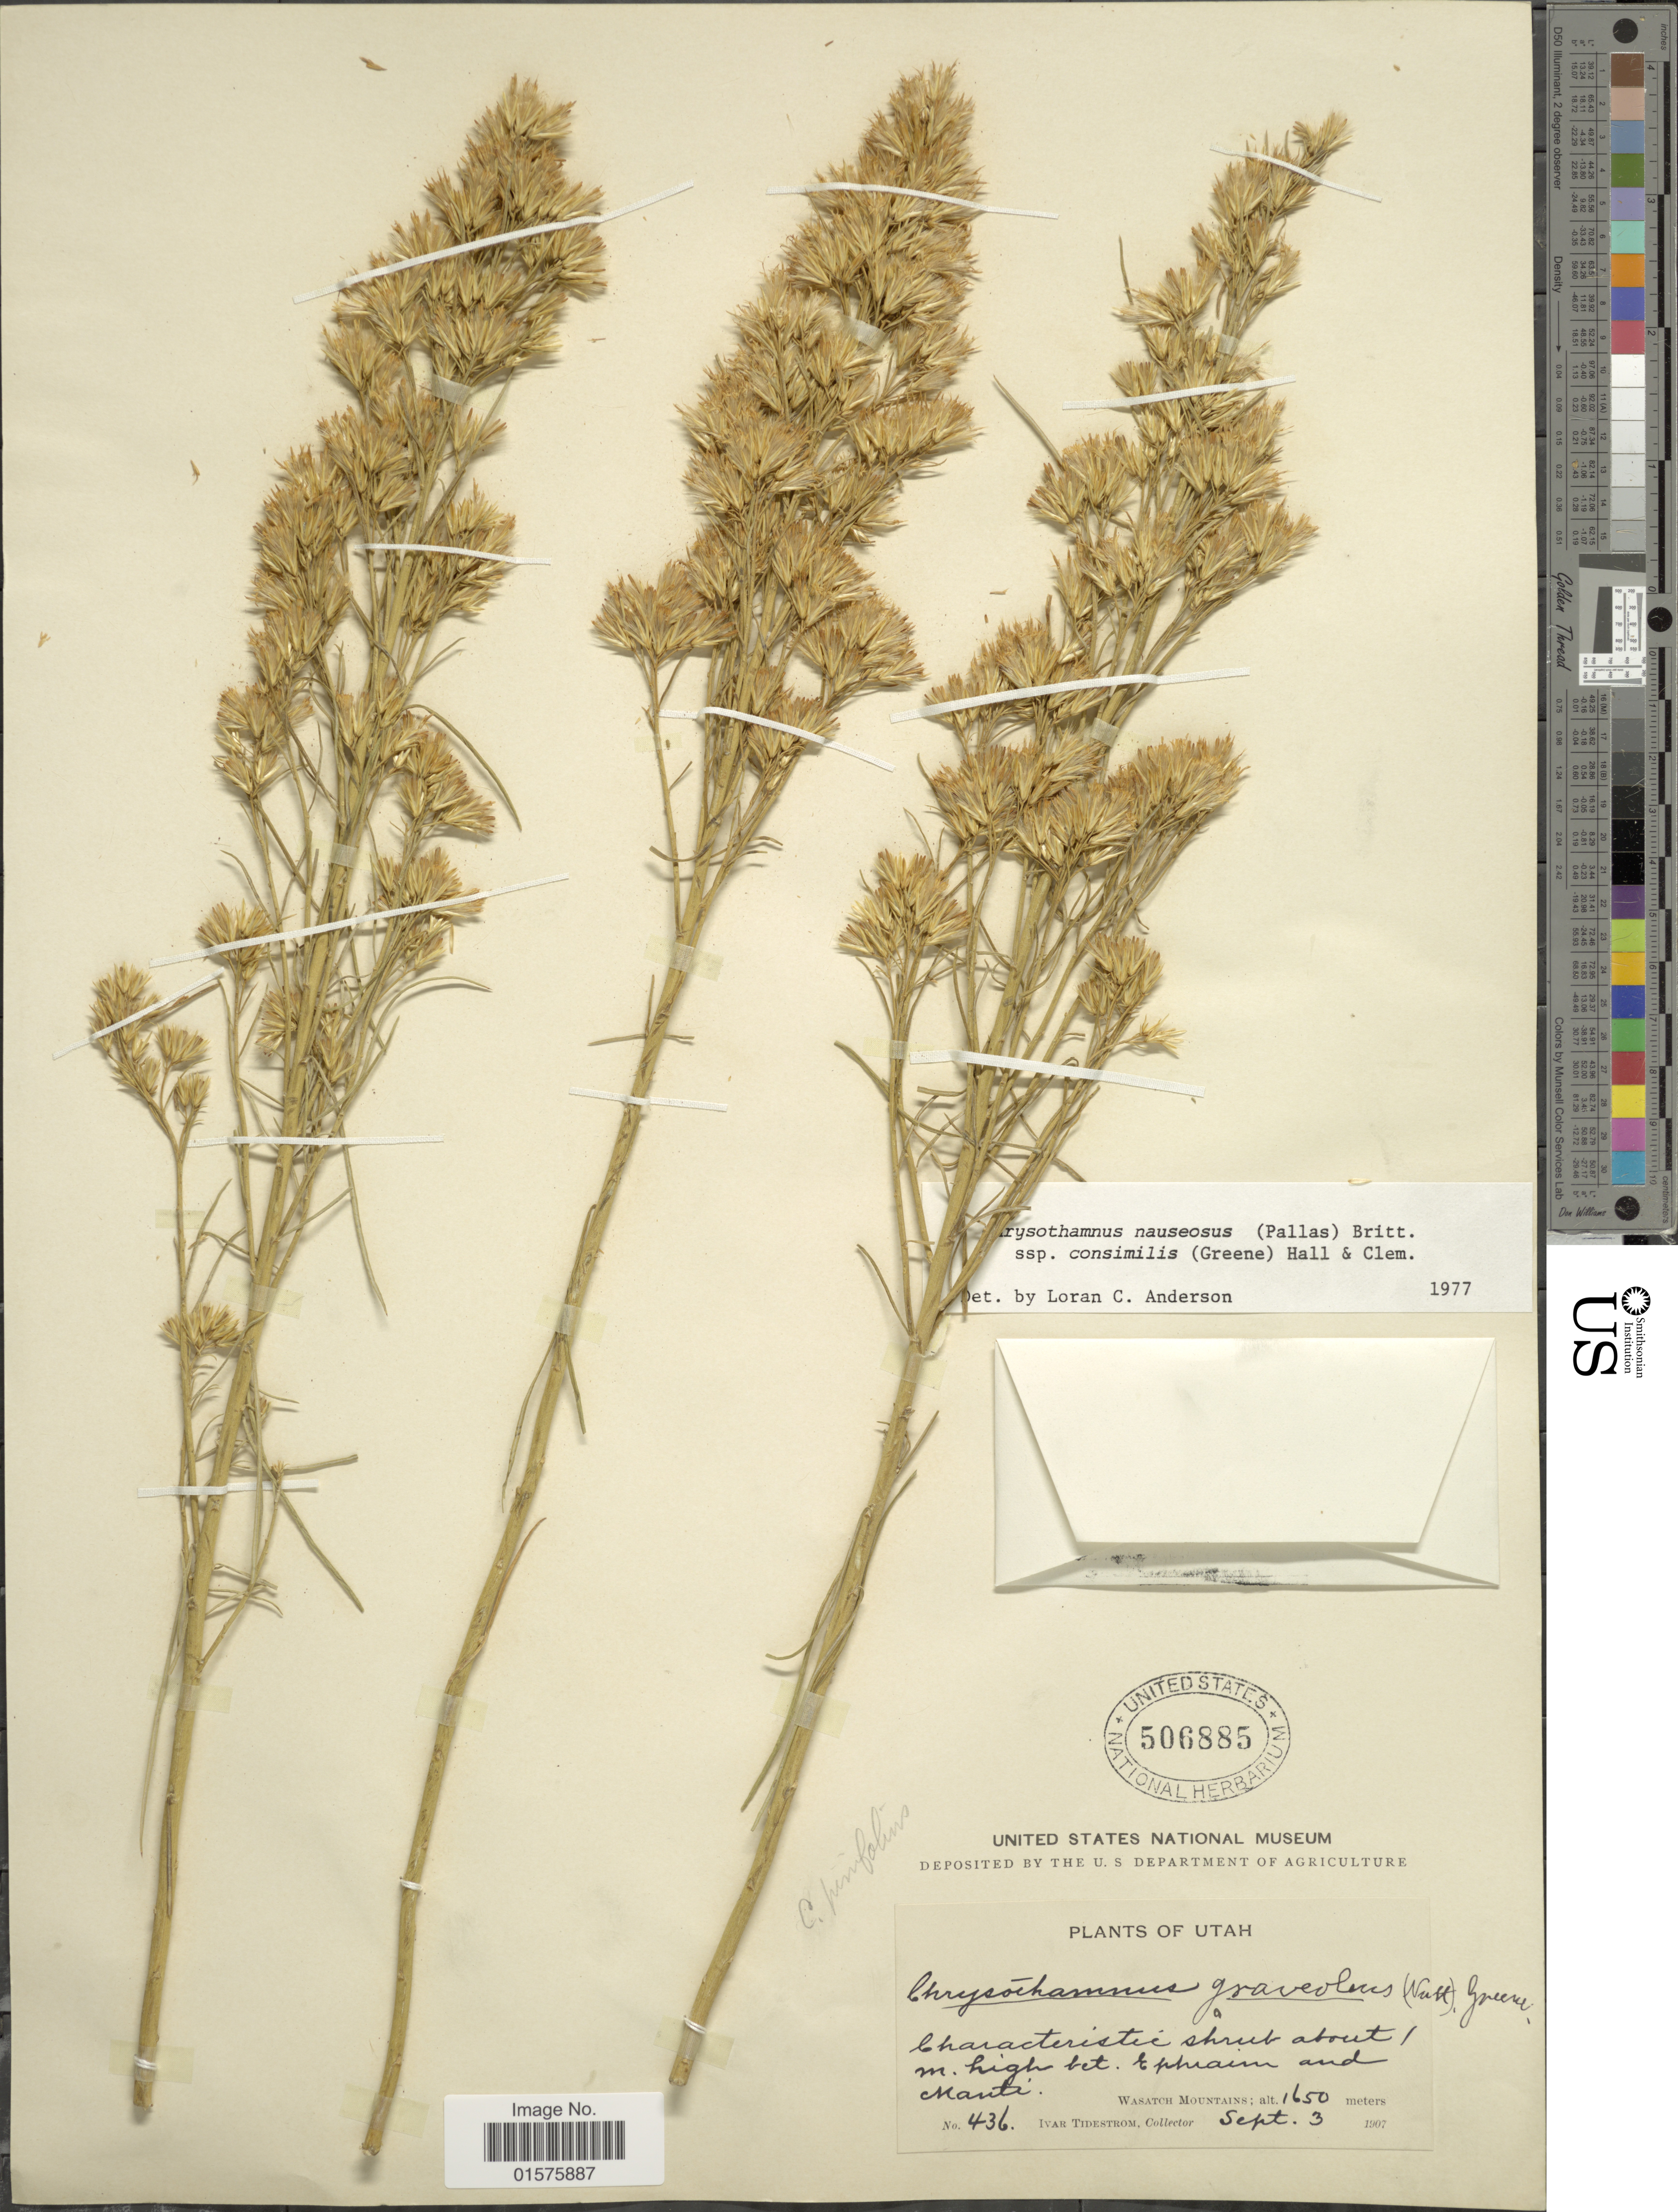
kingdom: Plantae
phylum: Tracheophyta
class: Magnoliopsida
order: Asterales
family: Asteraceae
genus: Ericameria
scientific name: Ericameria nauseosa var. oreophila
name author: (A. Nelson) G.L. Nesom & G.I. Baird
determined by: Urbatsch, Lowell E., Curator (LSU), Louisiana State University (UNITED STATES)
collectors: I. F. Tidestrom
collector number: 436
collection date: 1907-09-03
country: United States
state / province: Utah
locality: Wasatch Mountains.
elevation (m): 1650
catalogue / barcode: US 506885